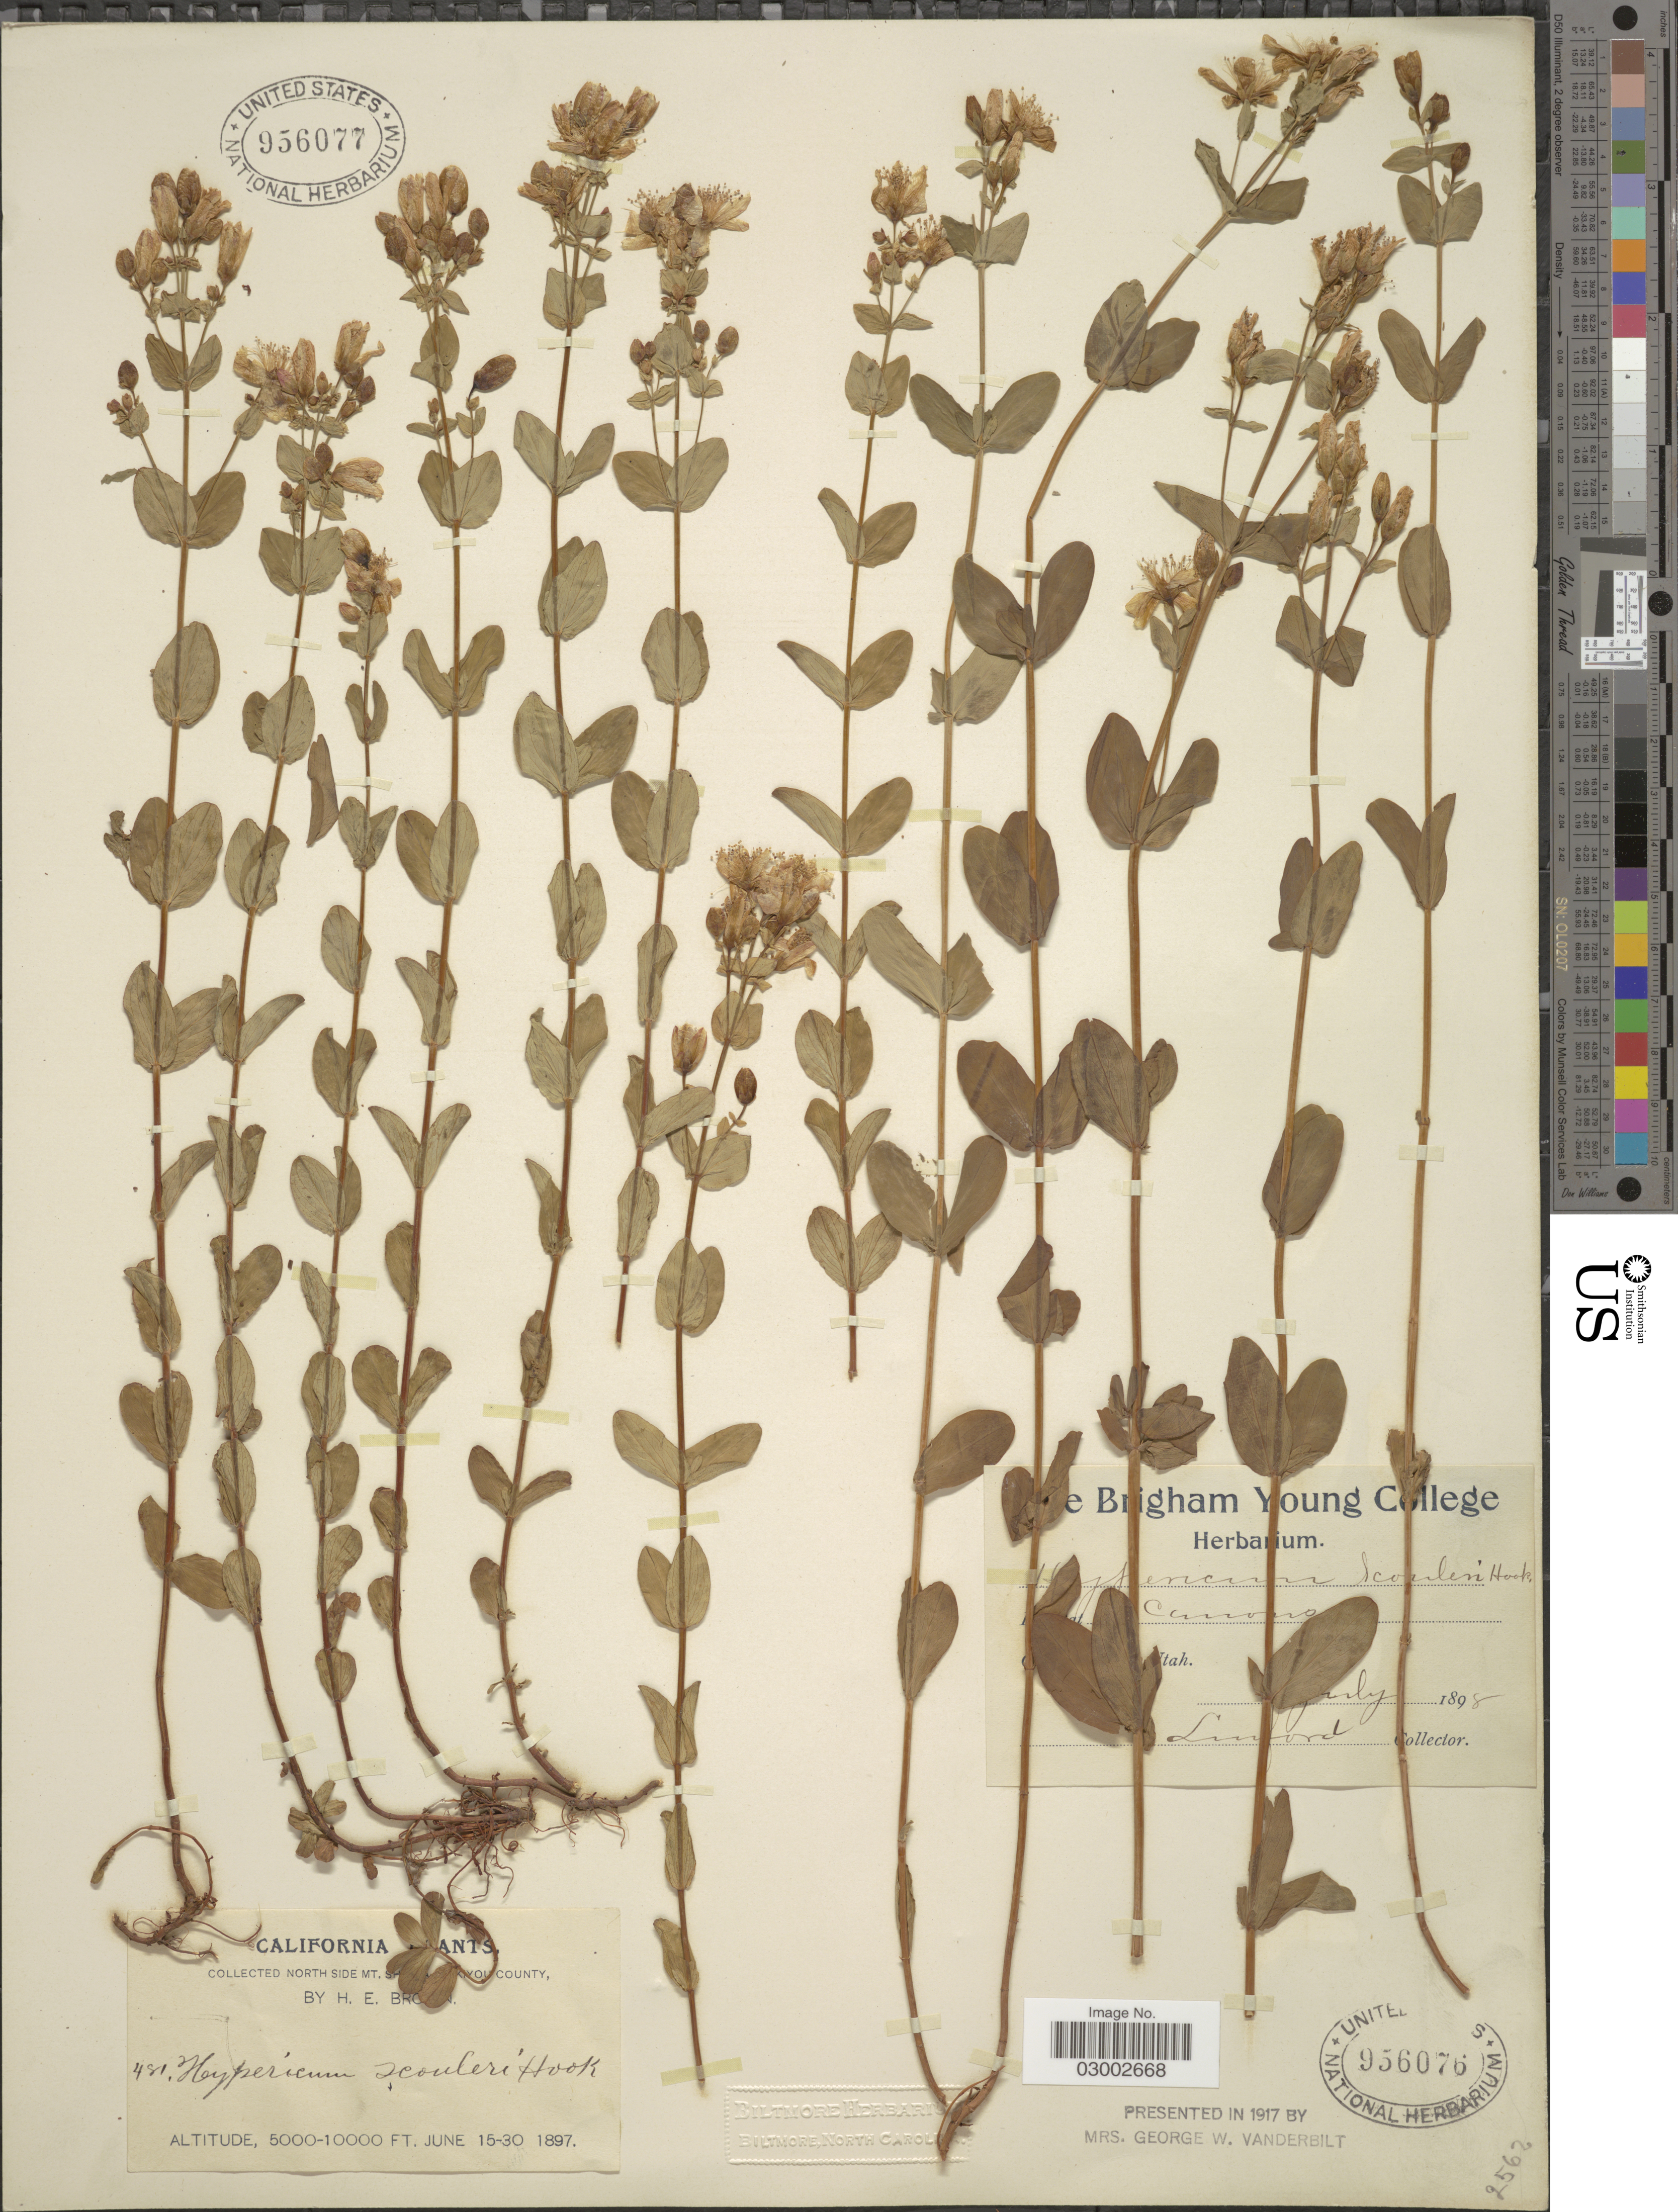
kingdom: Plantae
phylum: Tracheophyta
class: Magnoliopsida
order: Malpighiales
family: Hypericaceae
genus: Hypericum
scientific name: Hypericum scouleri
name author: Hook.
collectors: H. E. Brown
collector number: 481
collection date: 1897-06-15/1897-06-30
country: United States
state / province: California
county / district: Siskiyou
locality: North side Mt. Shasta.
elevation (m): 1524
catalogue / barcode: US 956077-2